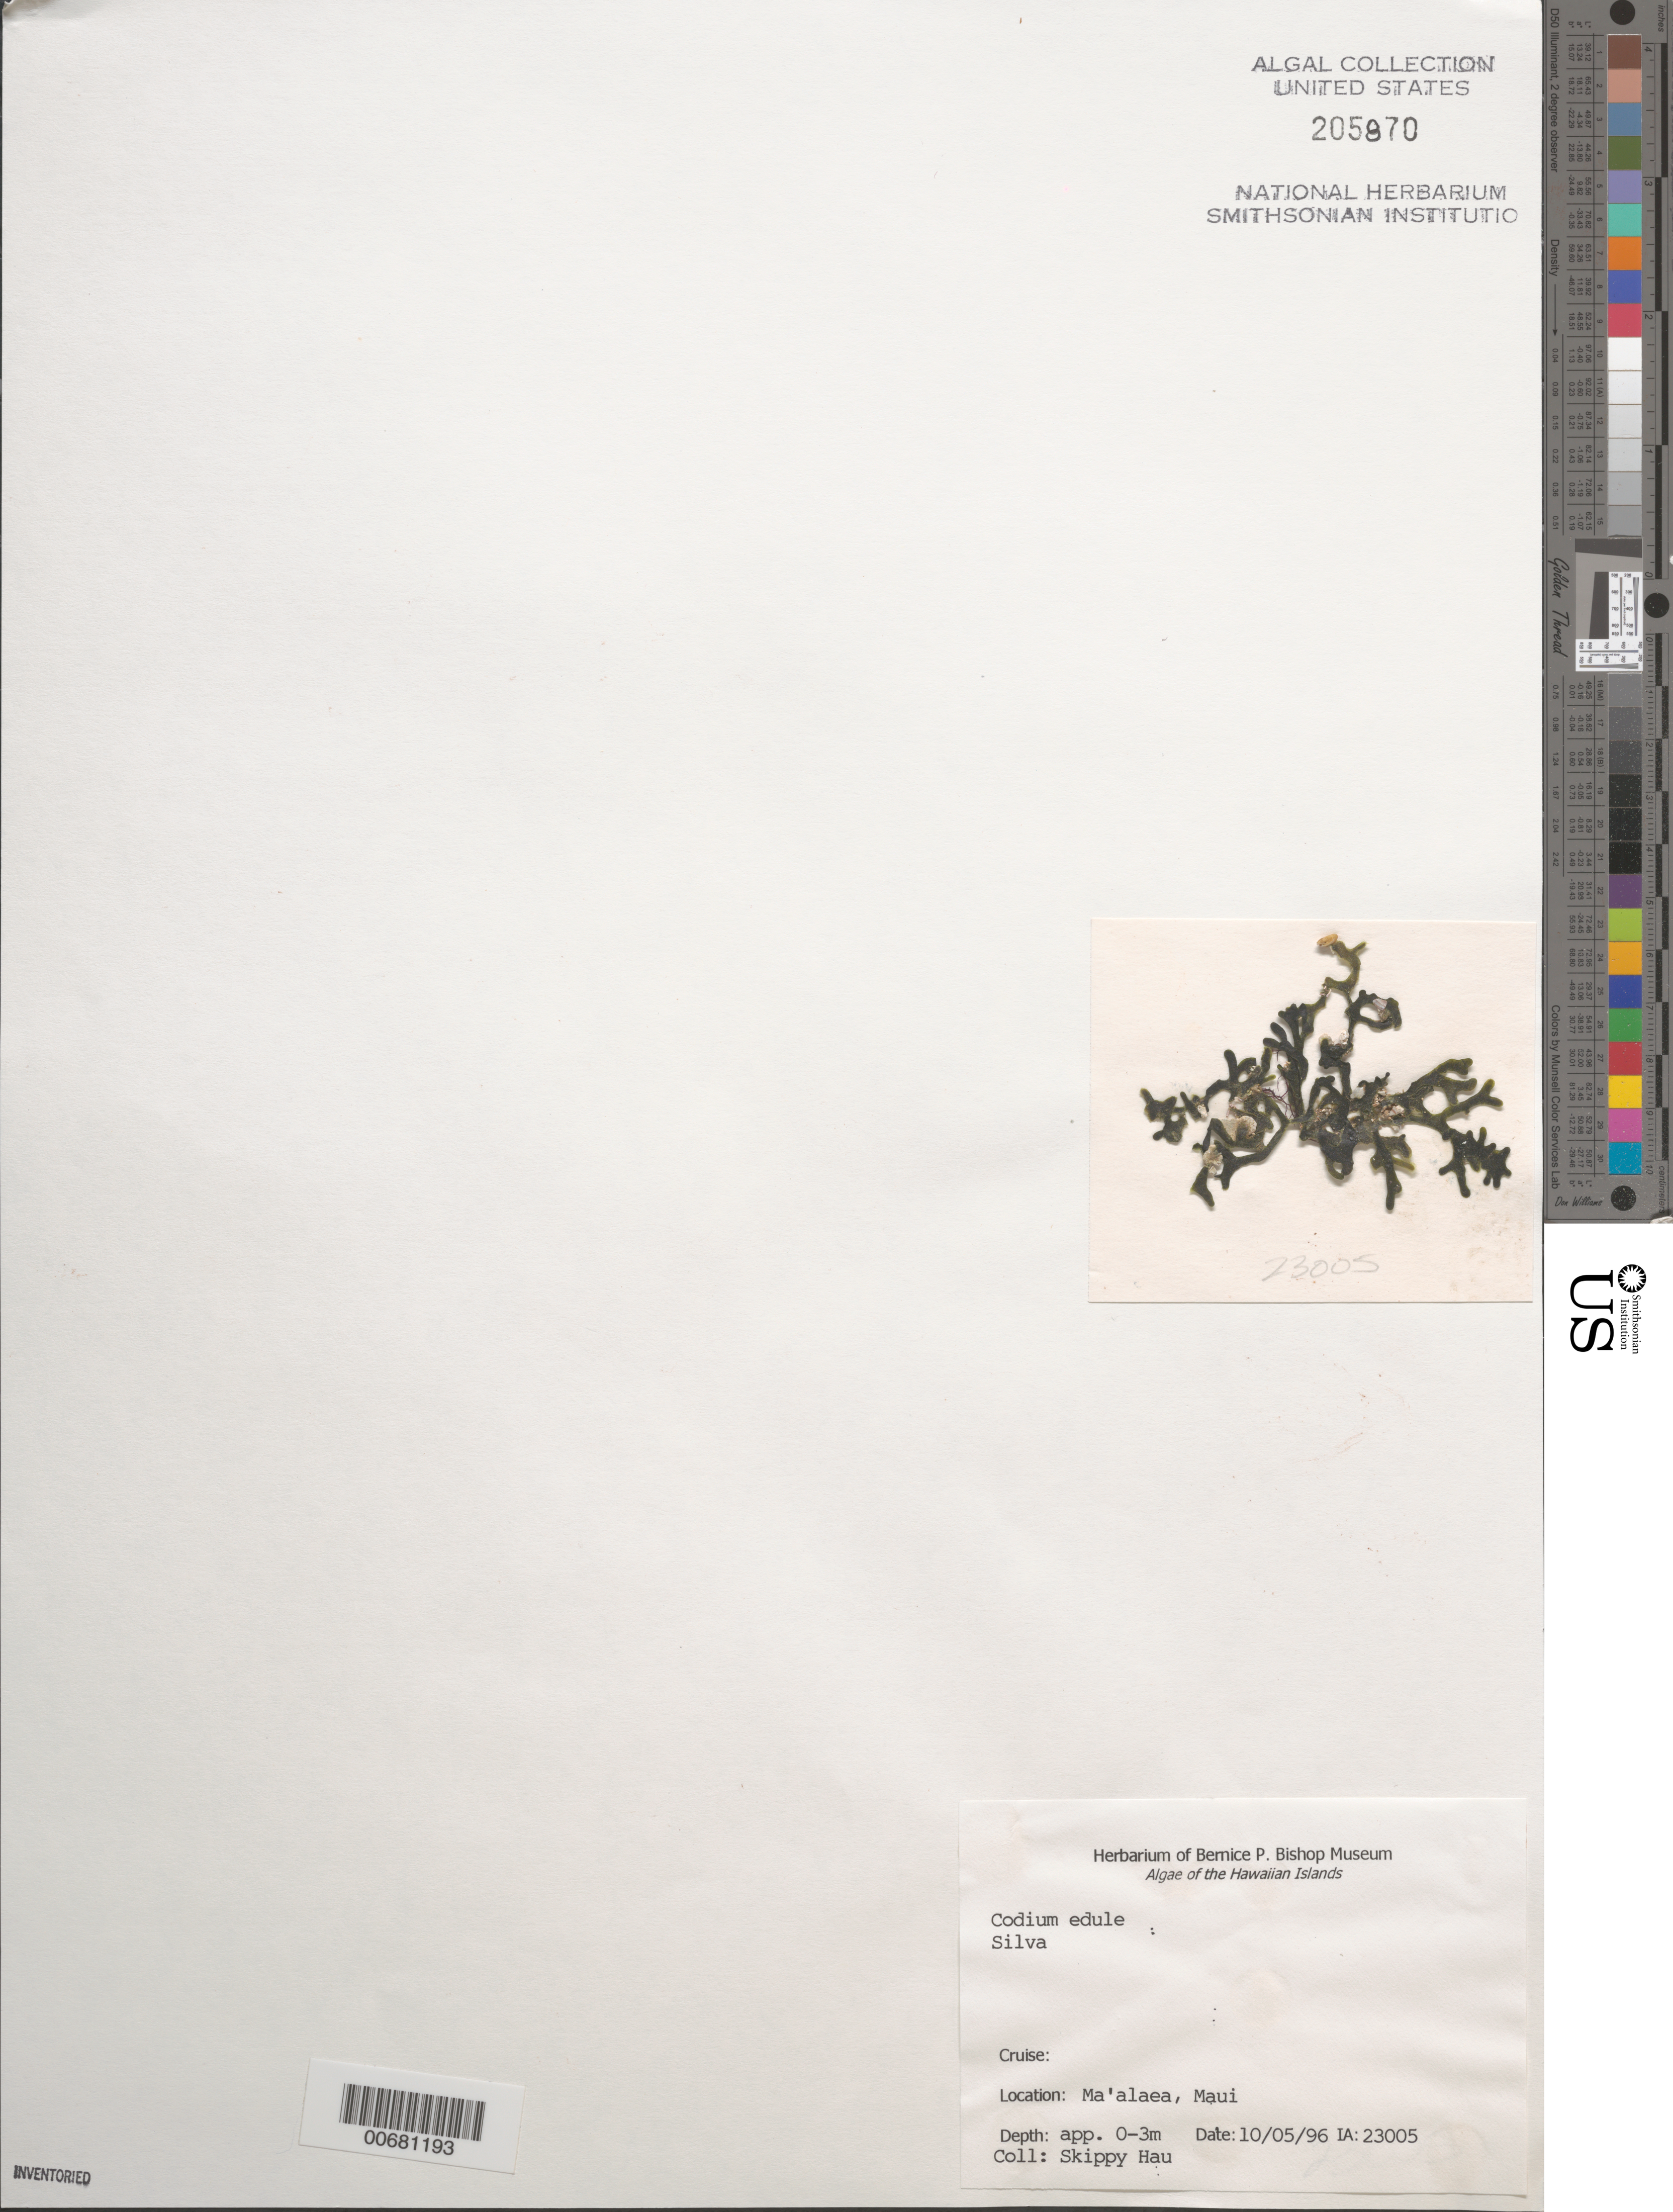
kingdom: Plantae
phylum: Chlorophyta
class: Ulvophyceae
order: Bryopsidales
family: Codiaceae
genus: Codium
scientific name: Codium edule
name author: P.C. Silva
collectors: S. Hau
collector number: IAA 23005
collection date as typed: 05 Oct 1996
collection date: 1996-10-05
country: United States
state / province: Hawaii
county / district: Maui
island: Maui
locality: Ma'alaea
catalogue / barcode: US 205970